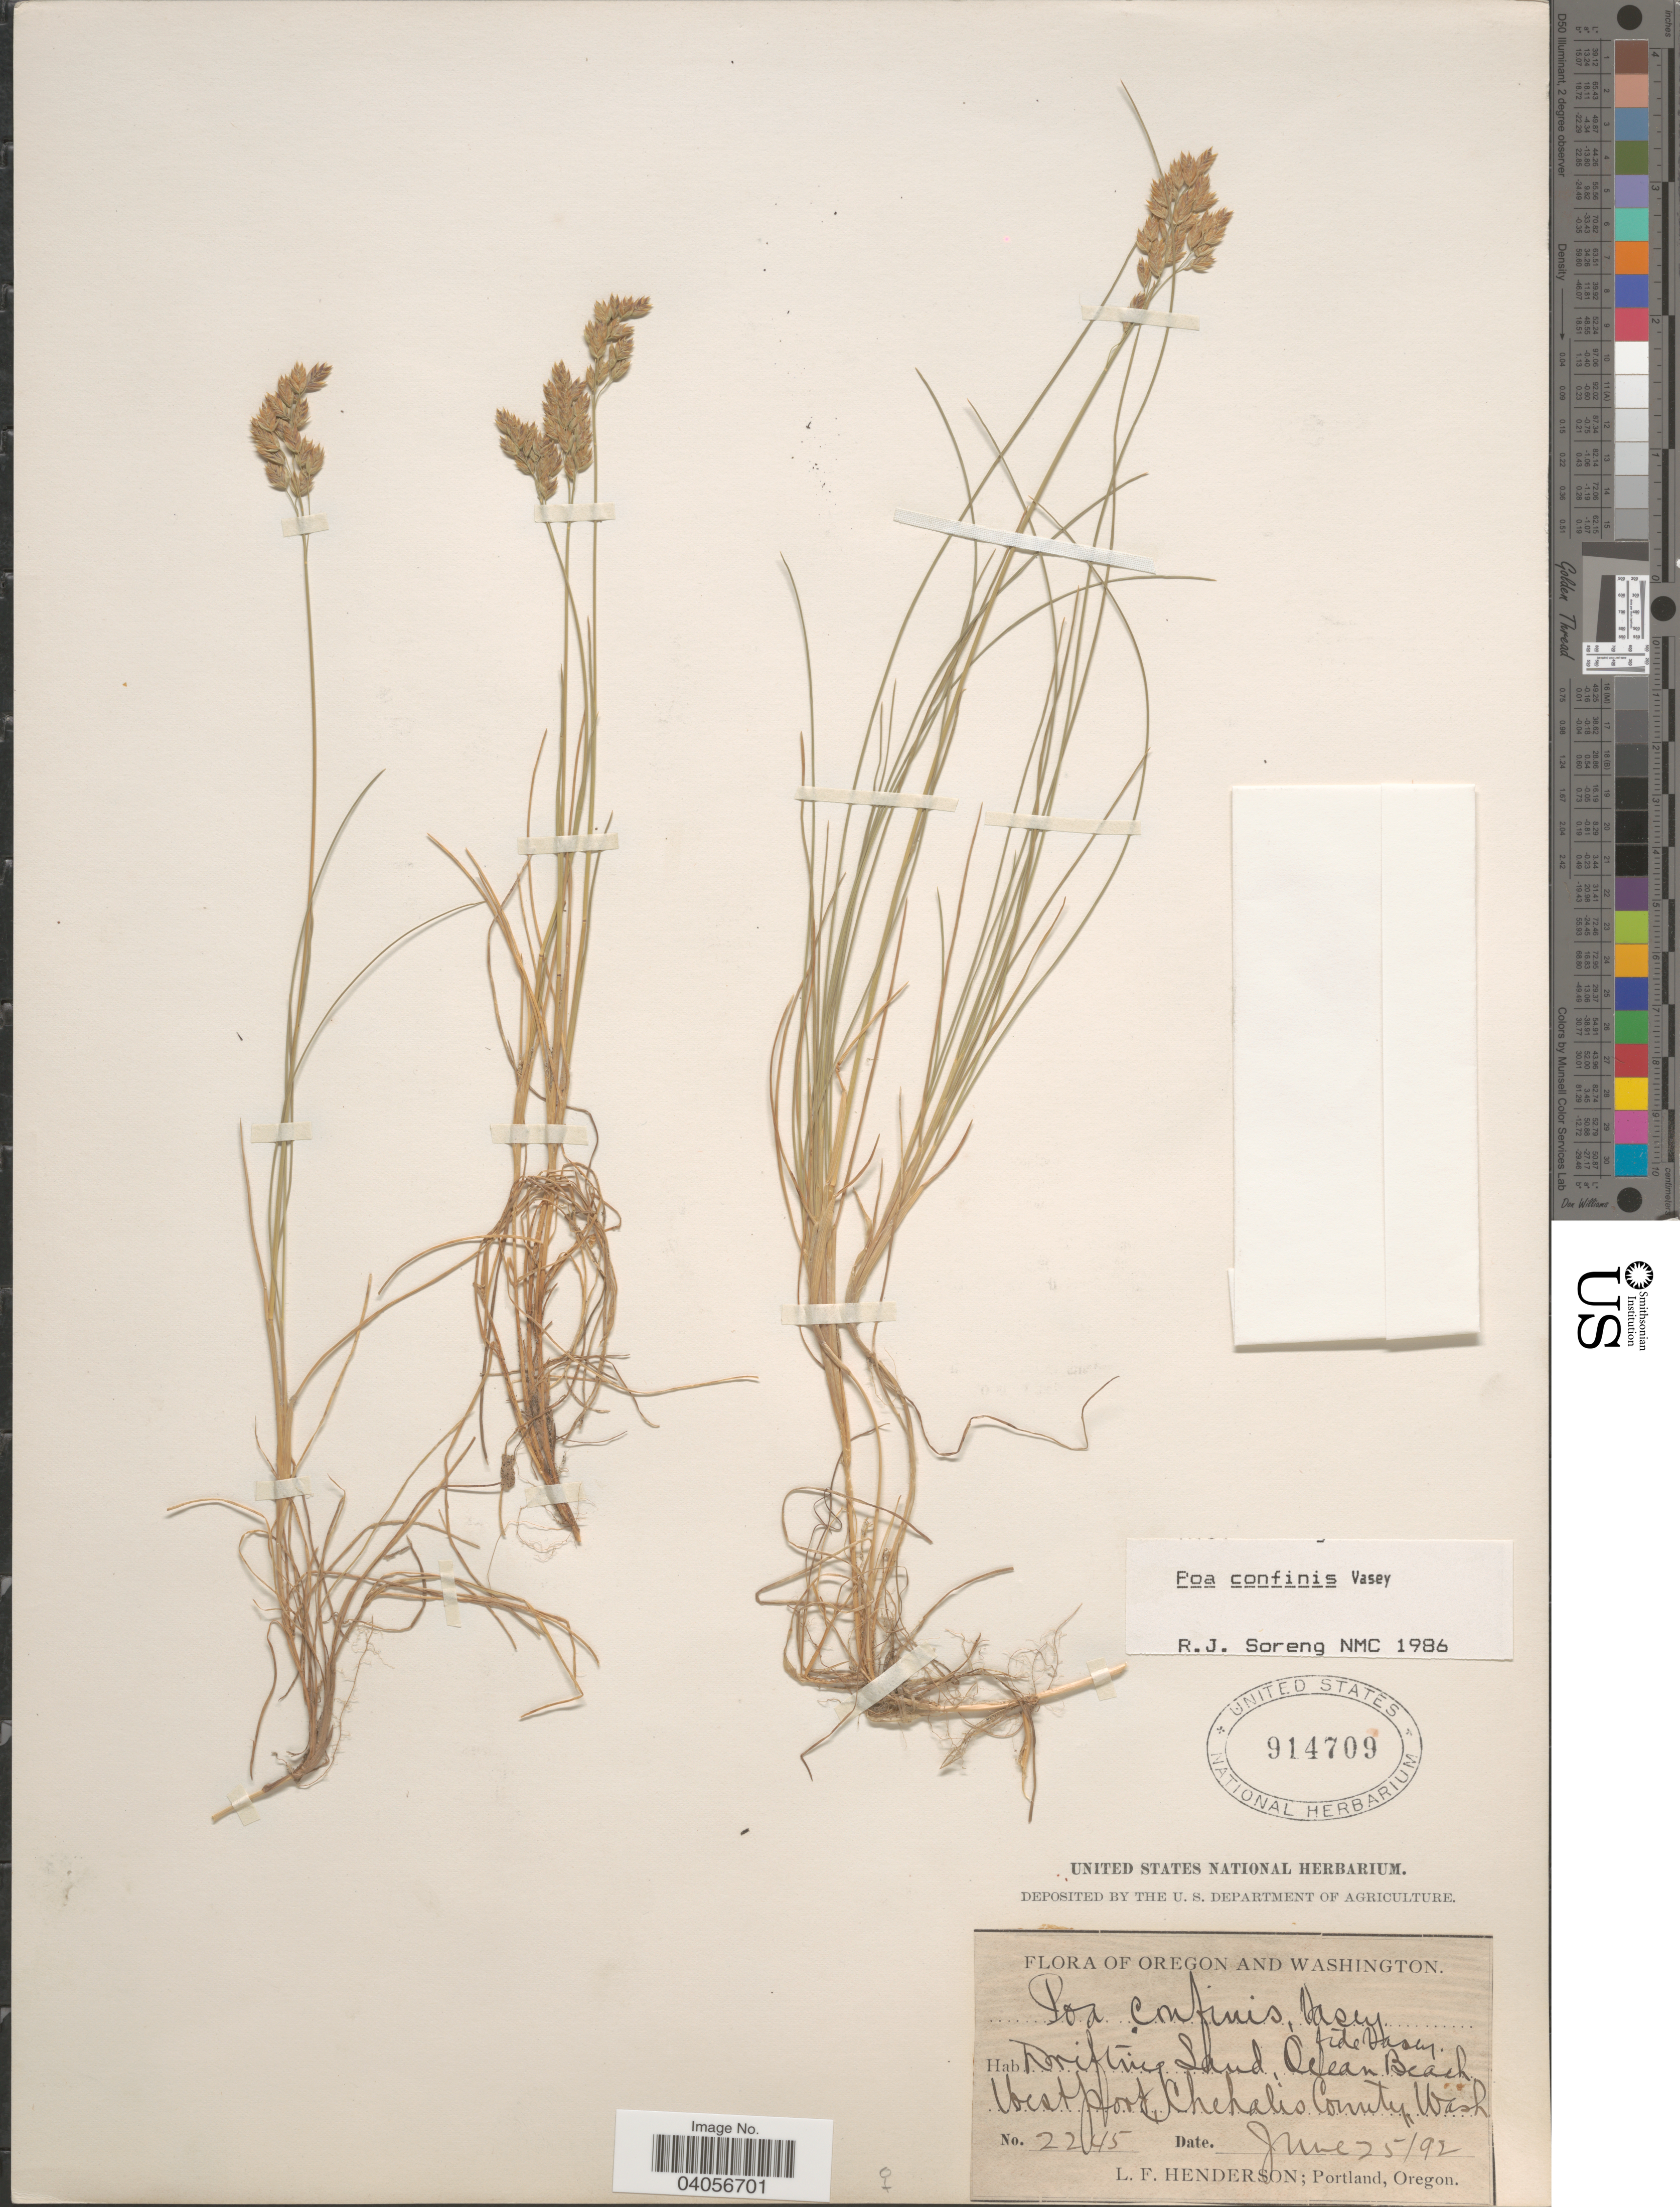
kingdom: Plantae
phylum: Tracheophyta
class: Liliopsida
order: Poales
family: Poaceae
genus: Poa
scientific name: Poa confinis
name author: Vasey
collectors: L. Henderson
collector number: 2245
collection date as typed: Transcribed d/m/y: 25/6/92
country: United States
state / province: Washington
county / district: Grays Harbor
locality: Drifting Sand, Ocean Beach. Westport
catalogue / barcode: US 914709